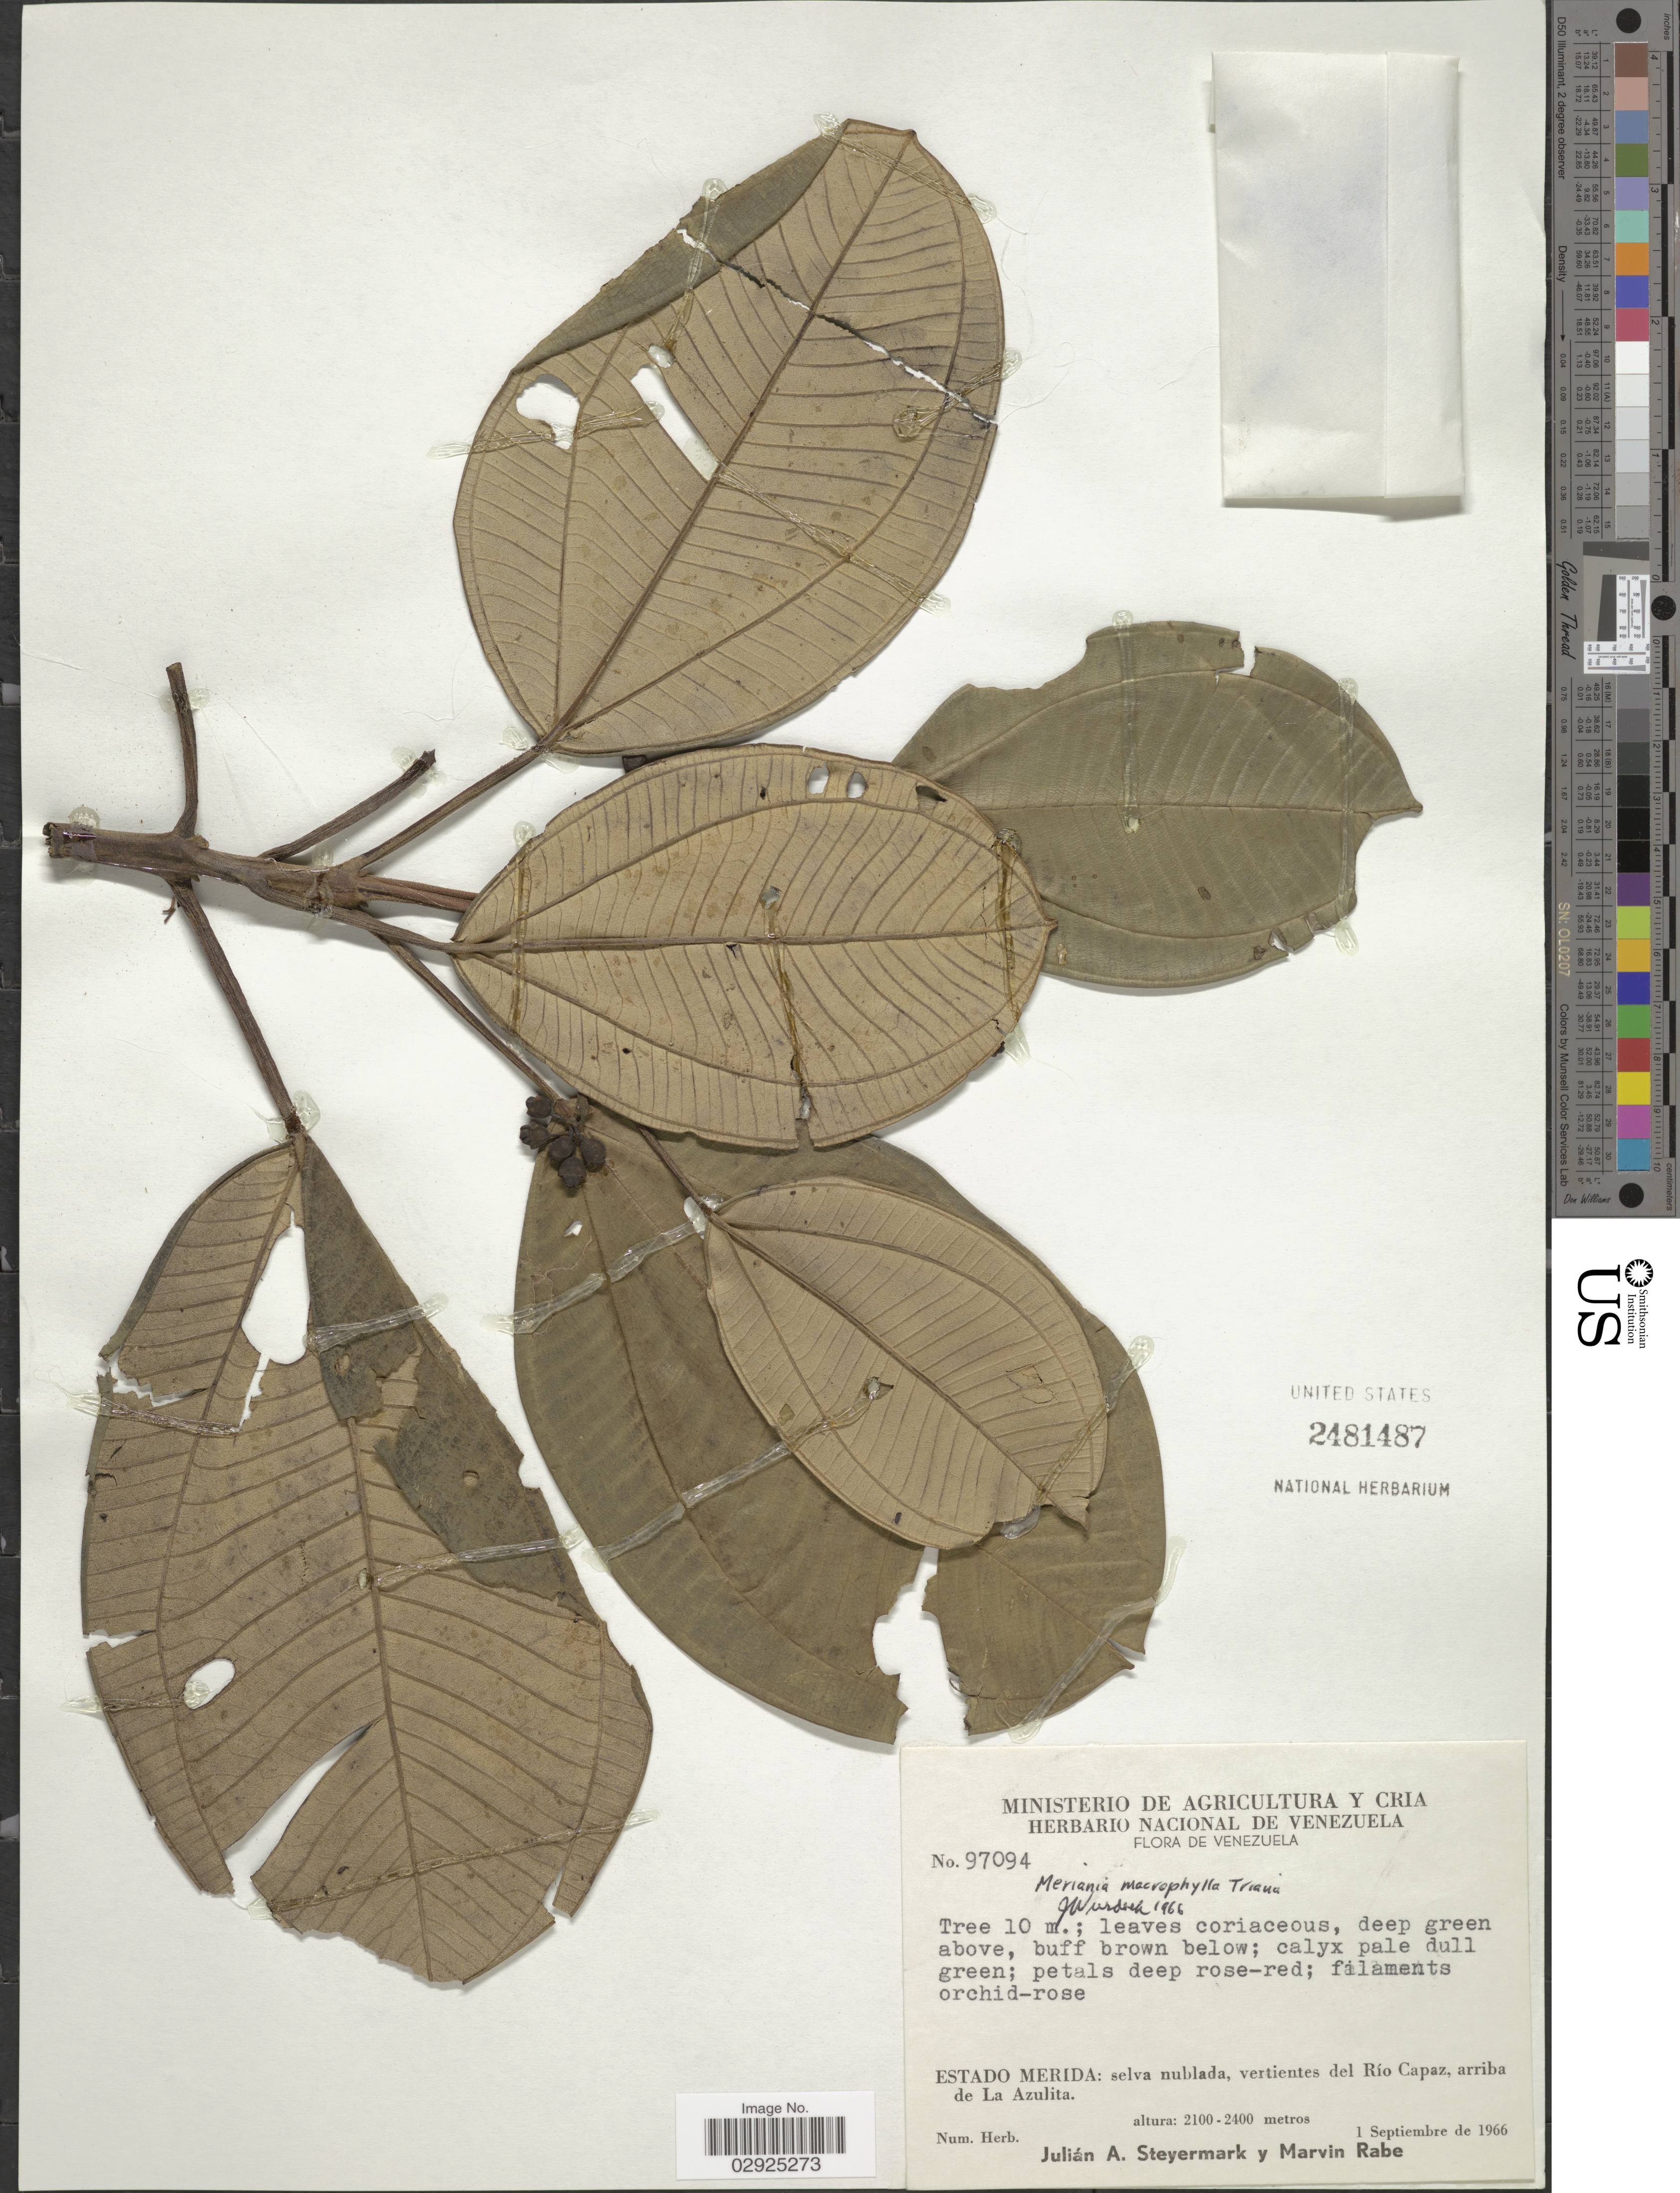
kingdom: Plantae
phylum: Tracheophyta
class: Magnoliopsida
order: Myrtales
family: Melastomataceae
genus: Meriania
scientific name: Meriania macrophylla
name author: (Benth.) Triana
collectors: J. Steyermark & M. Rabe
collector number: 97094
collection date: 1966-09-01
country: Venezuela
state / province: Mérida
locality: Estado Merida: selva nublada, vertientes del Río Capaz, arriba de La Azulita.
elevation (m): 2100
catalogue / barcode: US 2481487